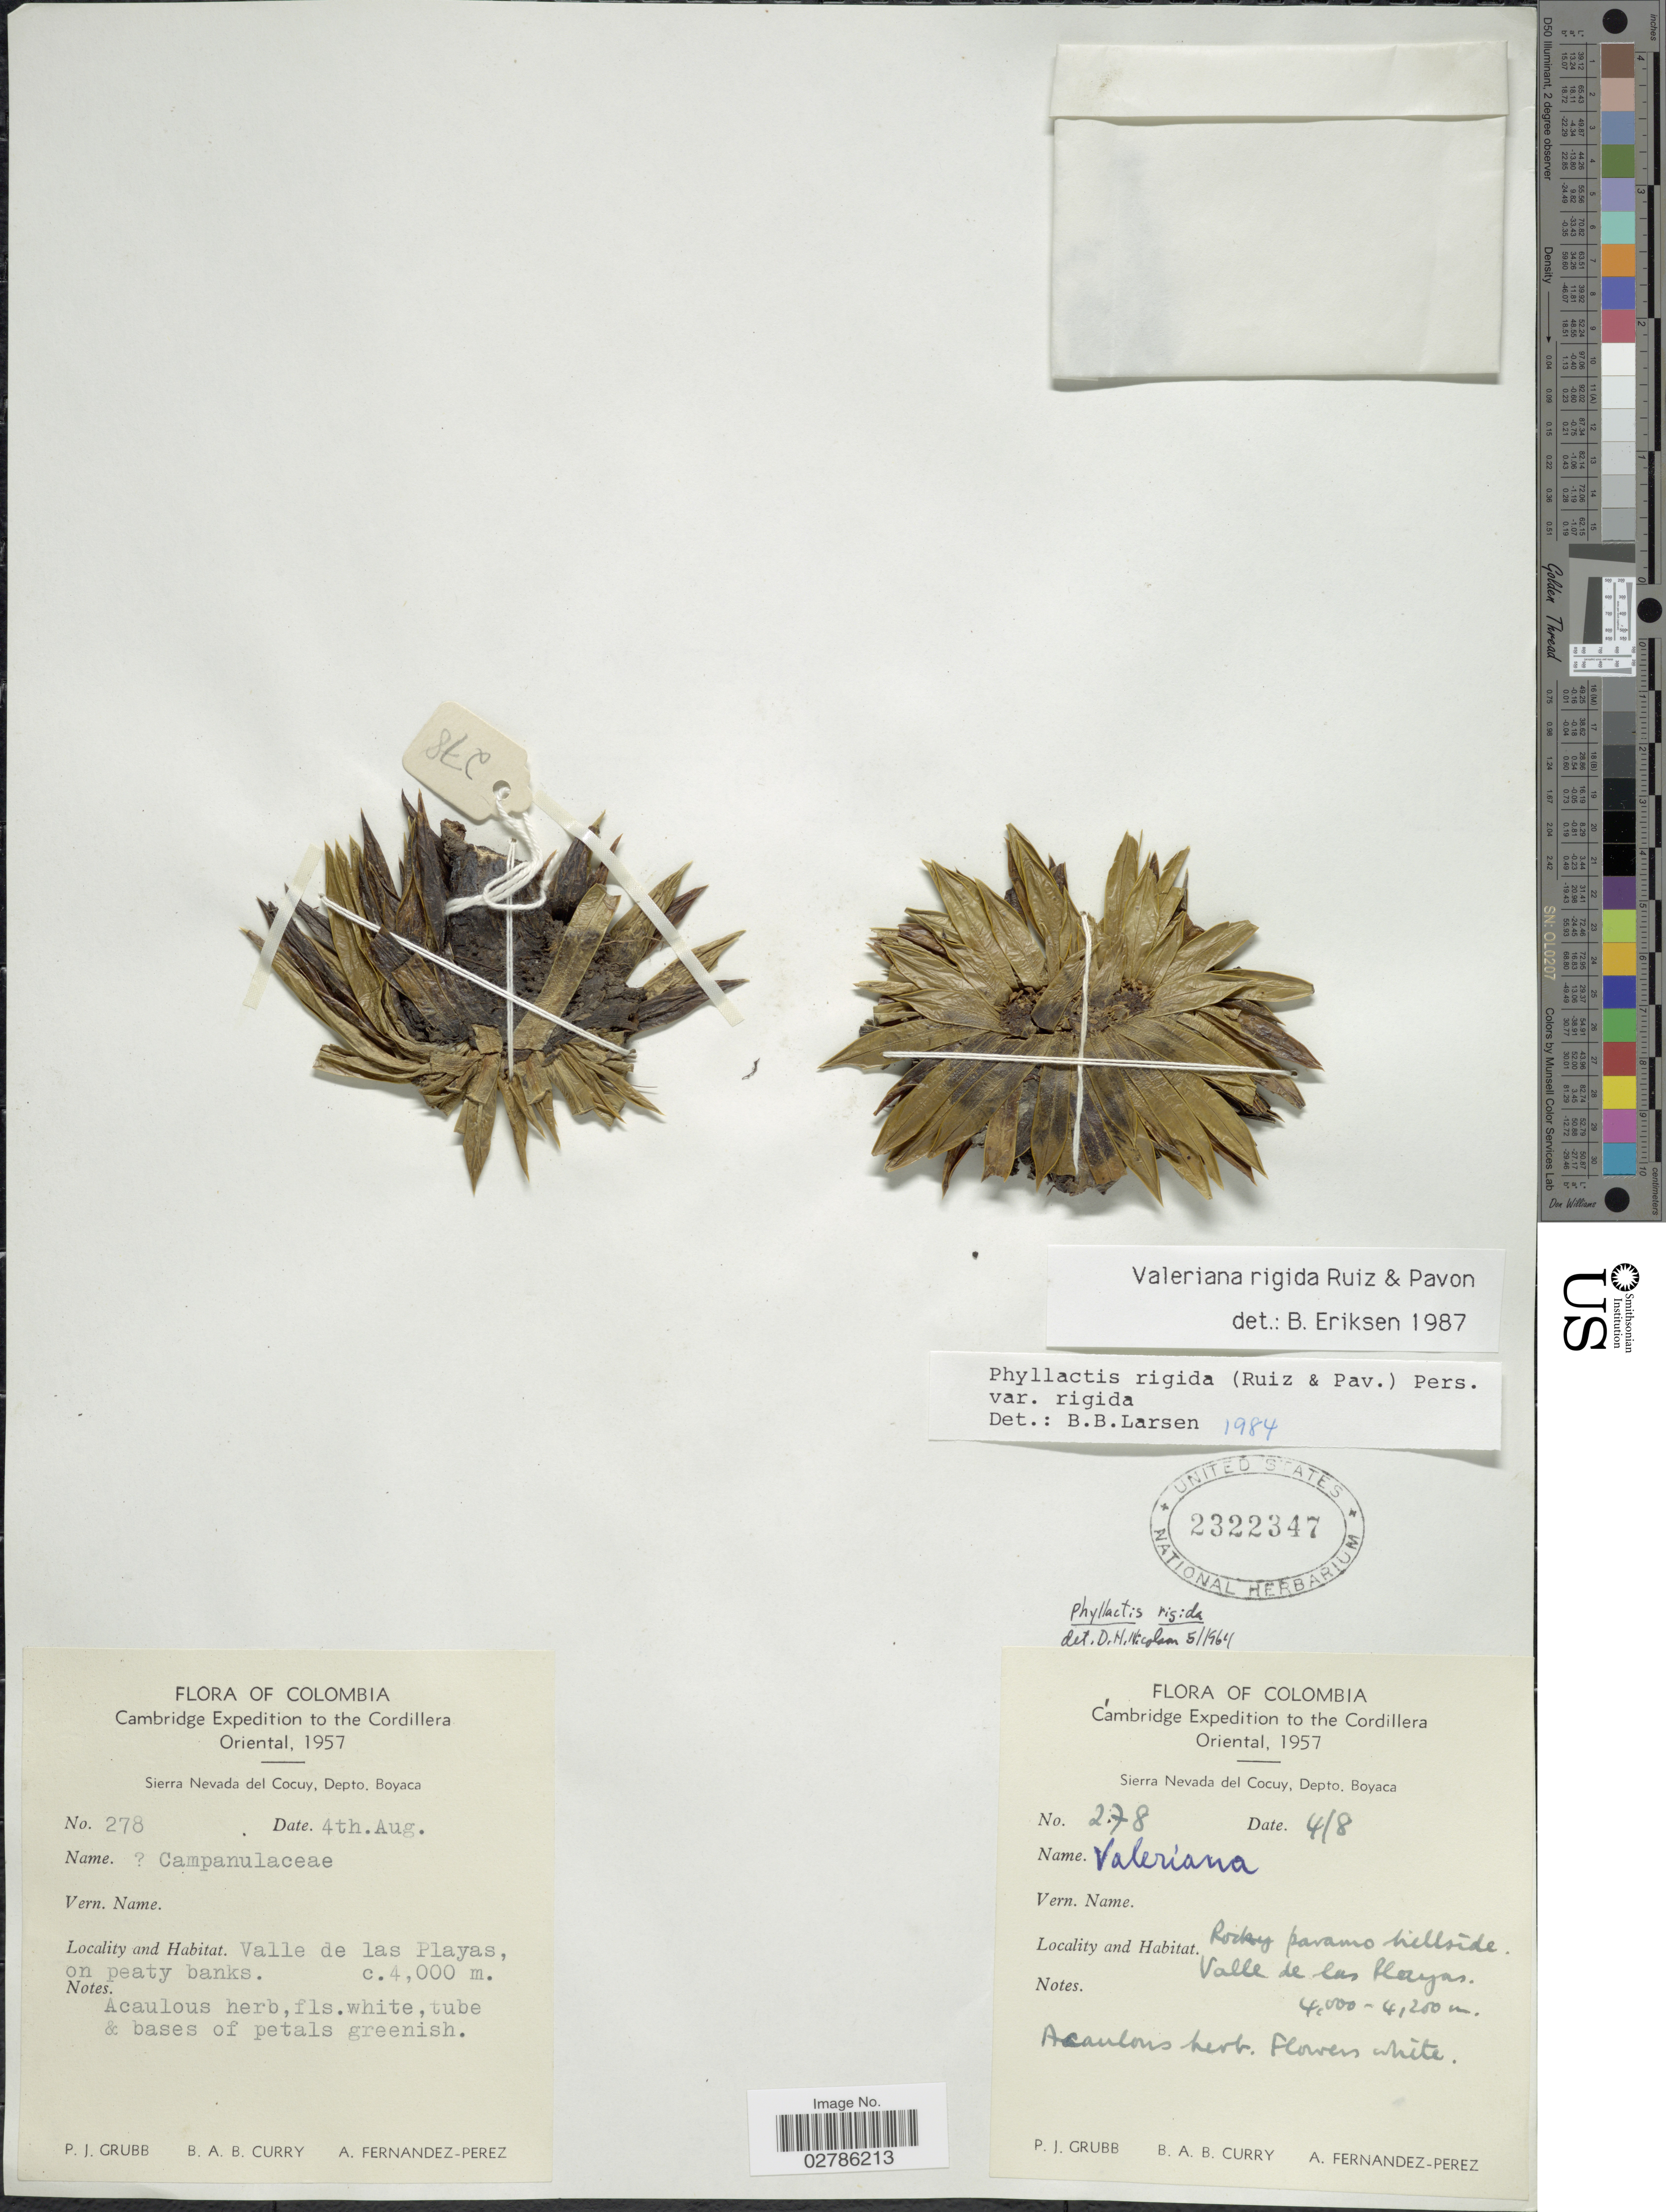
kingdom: Plantae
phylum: Tracheophyta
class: Magnoliopsida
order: Dipsacales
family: Caprifoliaceae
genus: Phyllactis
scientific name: Phyllactis rigida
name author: (Ruiz & Pav.) Pers.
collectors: P. J. Grubb, B. A. B. Curry & A. Fernández-Pérez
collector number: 278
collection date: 1957-08-04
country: Colombia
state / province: Boyacá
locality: Cordillera Oriental. Sierra Nevada del Cocuy, Depto. Boyacá, Valle de las Playas, on peaty banks.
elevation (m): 4000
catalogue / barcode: US 2322347